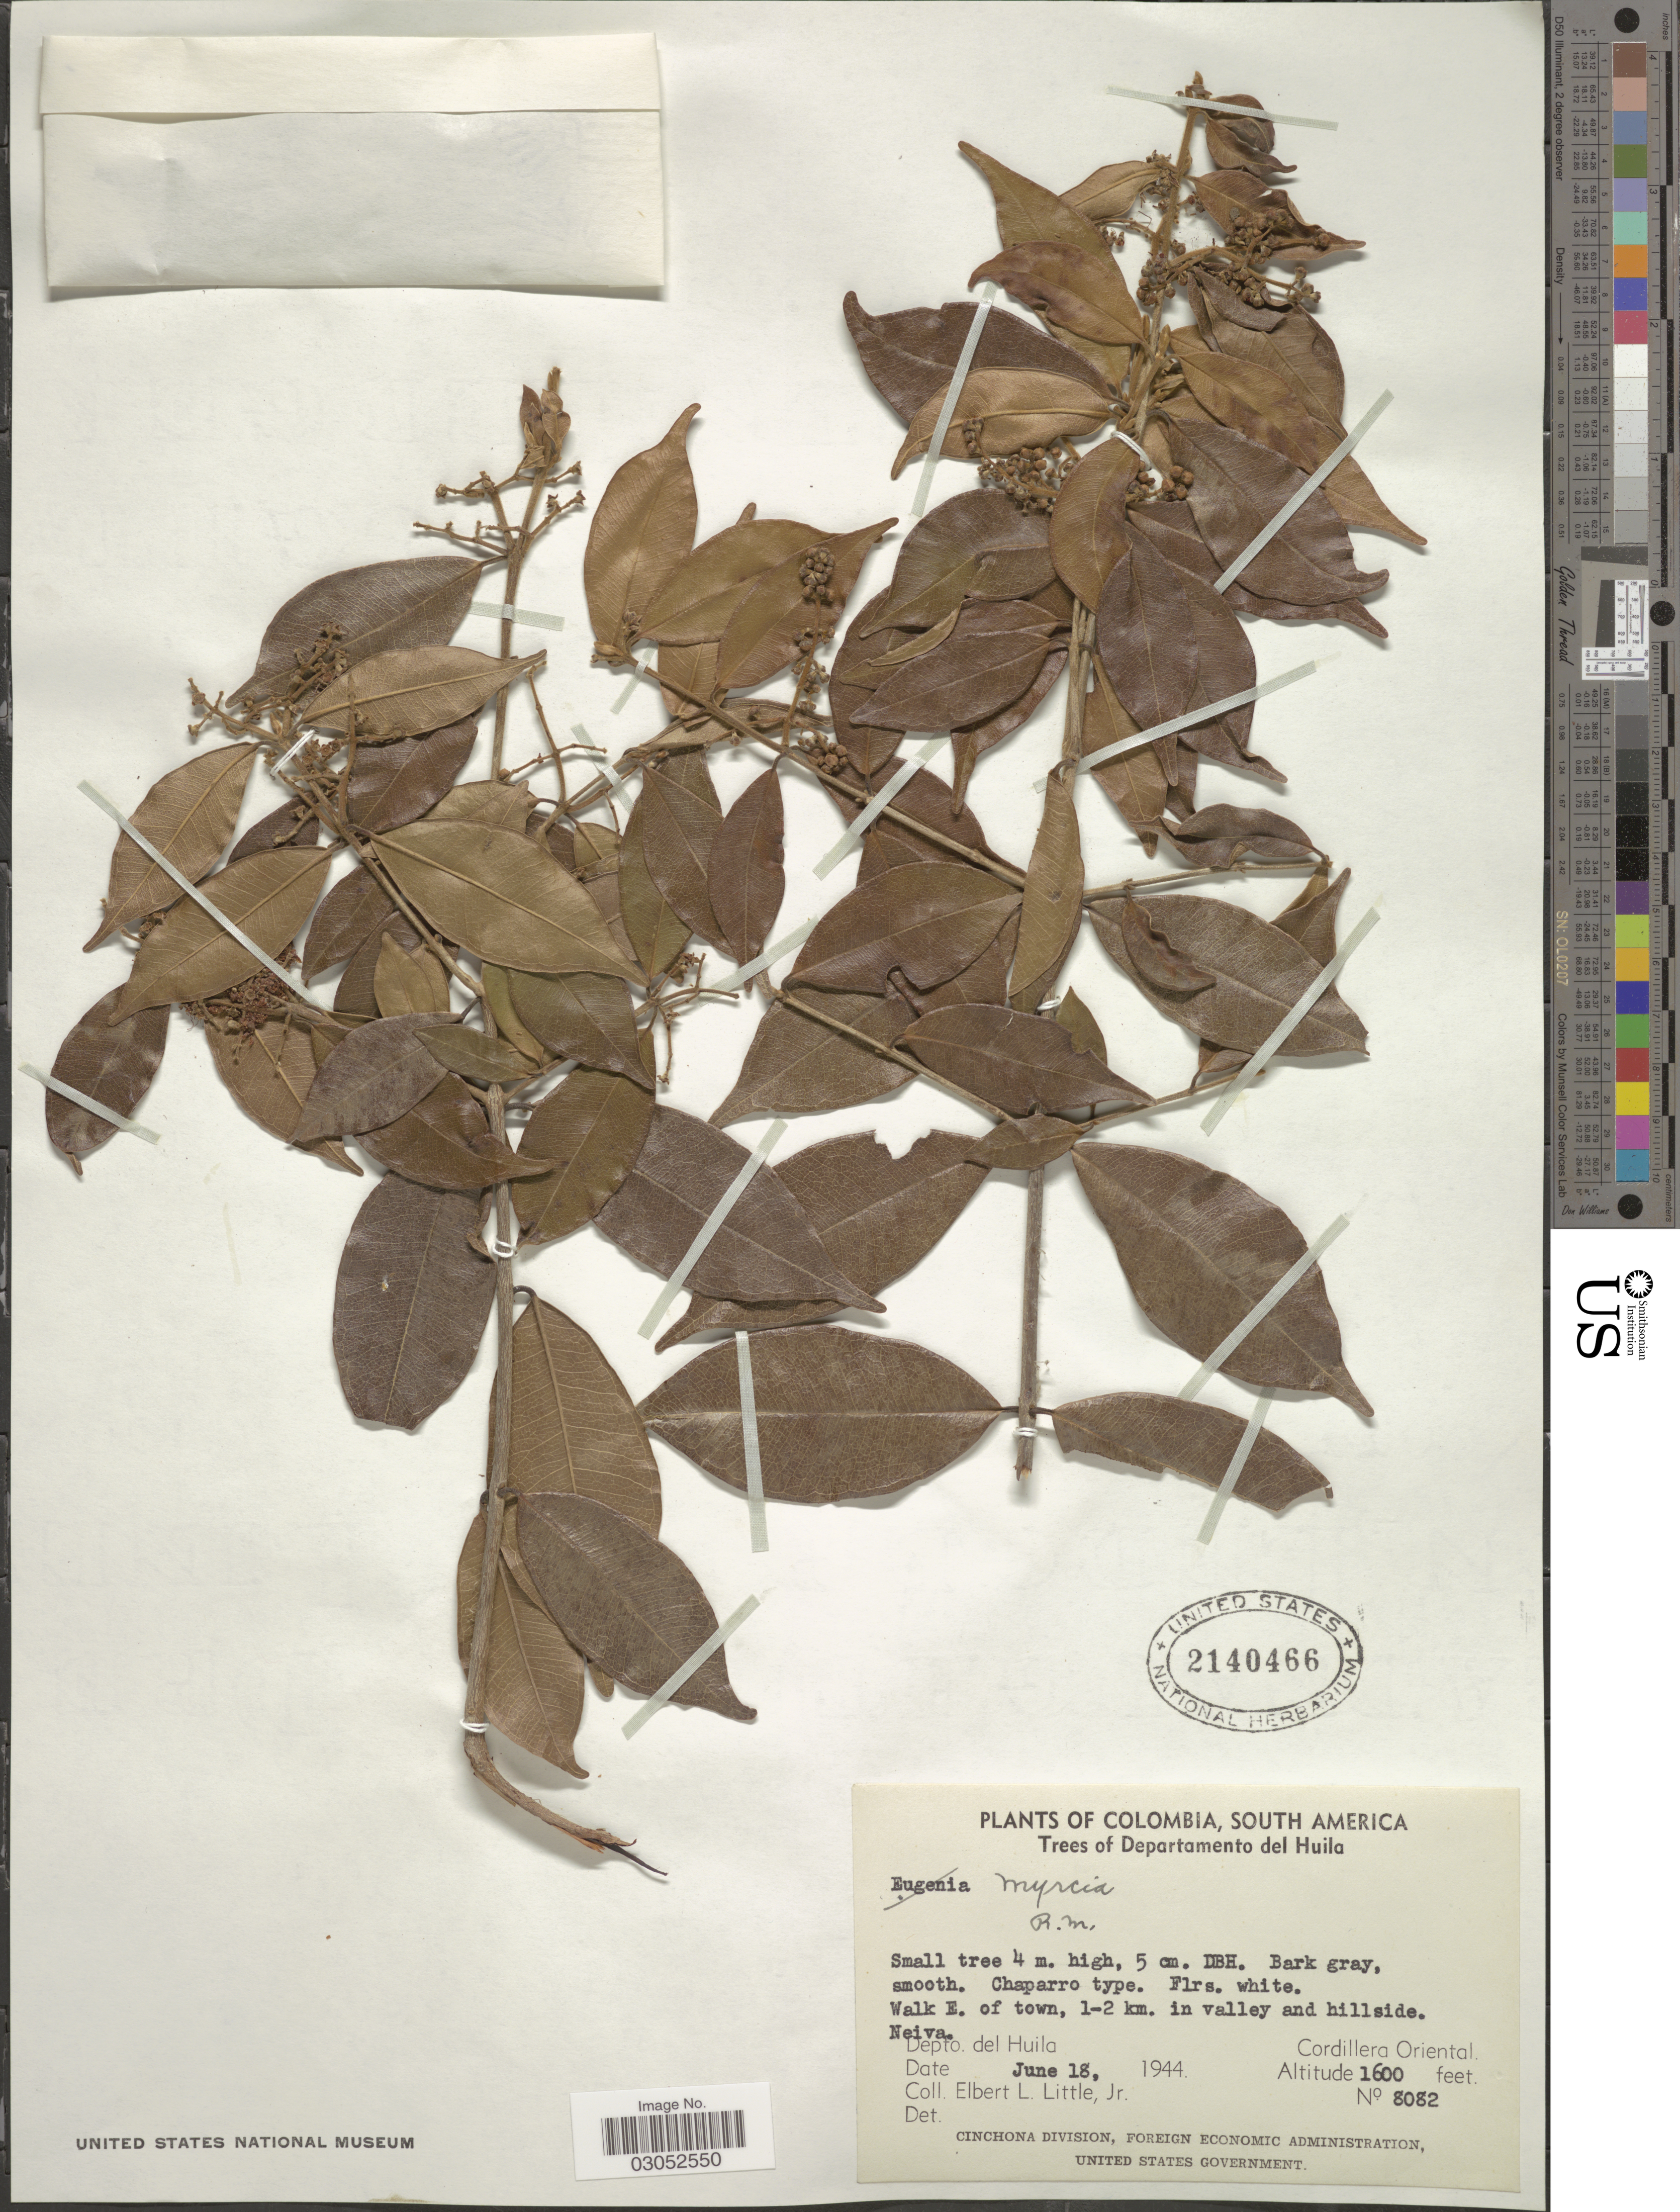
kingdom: Plantae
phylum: Tracheophyta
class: Magnoliopsida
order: Myrtales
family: Myrtaceae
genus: Myrcia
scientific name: Myrcia sp.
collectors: E. L. Little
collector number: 8082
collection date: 1944-06-18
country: Colombia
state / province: Huila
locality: Departamento del Huila. Walk E. of town, 1-2 km. in valley and hillside. Neiva. Depto. del Huila. Cordillera Oriental.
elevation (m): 488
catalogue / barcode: US 2140466